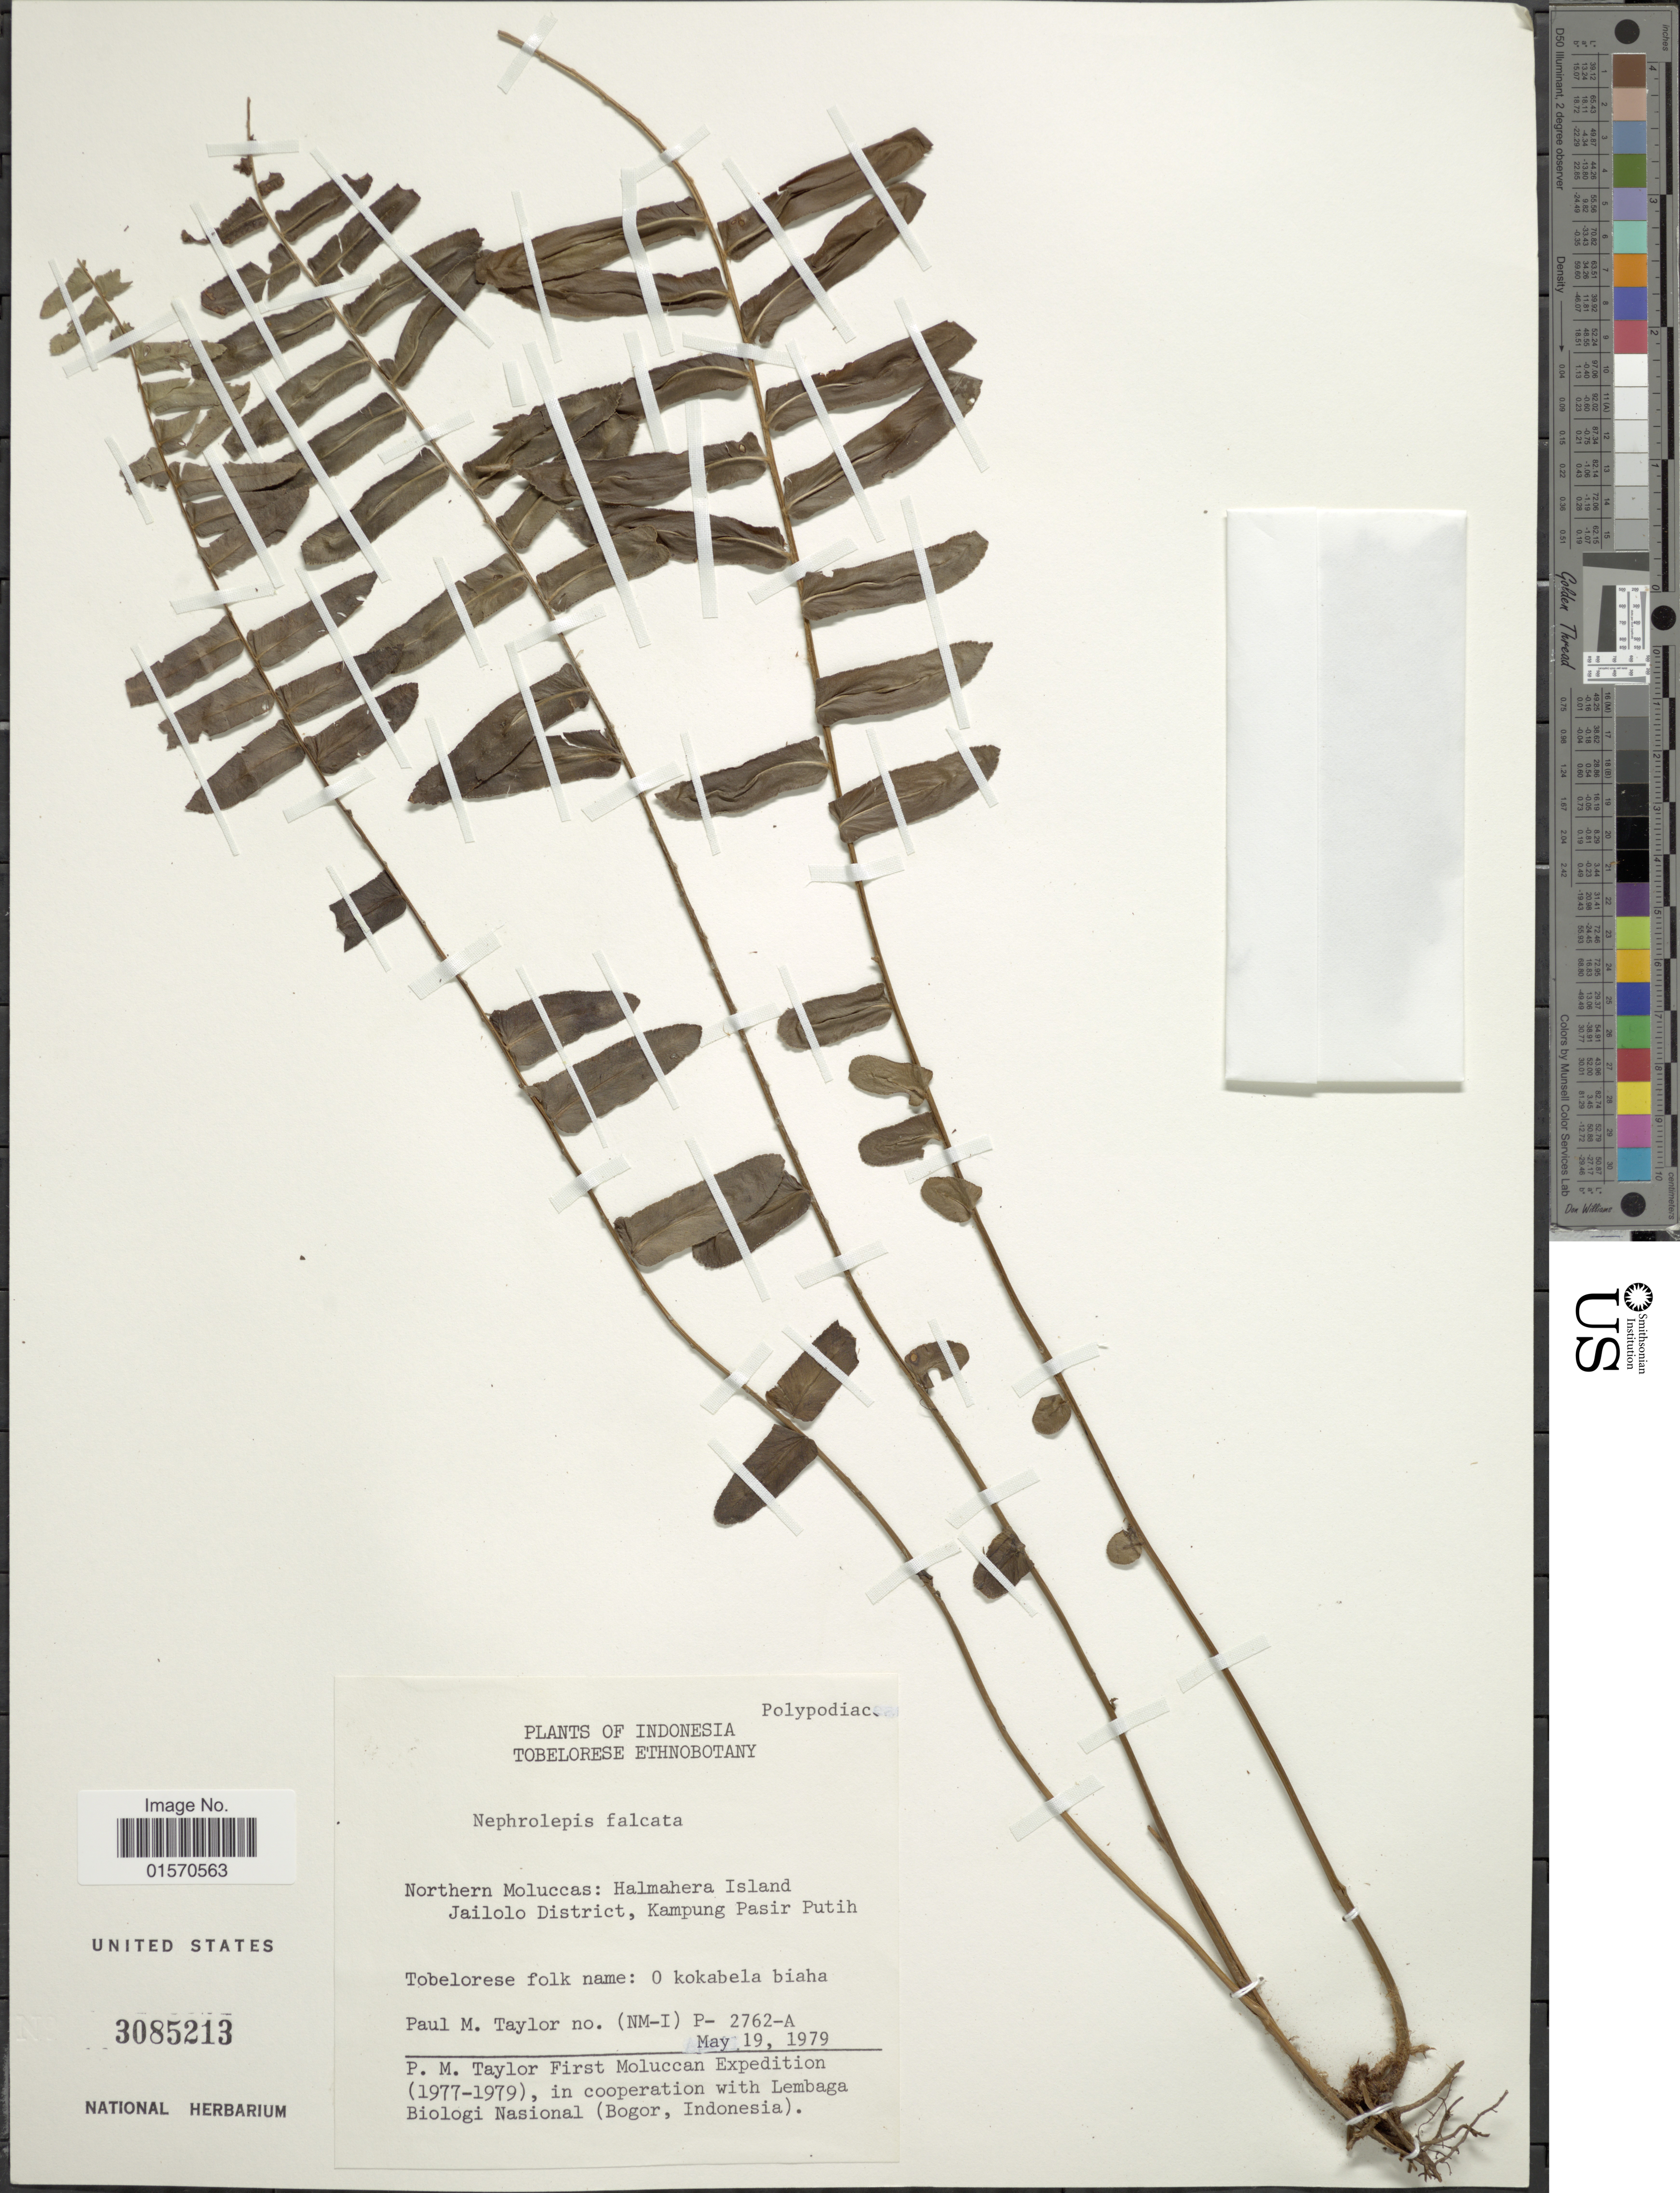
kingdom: Plantae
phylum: Tracheophyta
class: Polypodiopsida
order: Polypodiales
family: Nephrolepidaceae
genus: Nephrolepis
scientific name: Nephrolepis falcata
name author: (Cav.) C. Chr.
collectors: P. M. Taylor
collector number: (NM-I) P-2762-A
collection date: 1979-05-19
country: Indonesia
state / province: Maluku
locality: Northern Moluccas: Halmahera Island. Jailolo District, Kampung Pasir Putih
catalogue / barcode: US 3085213